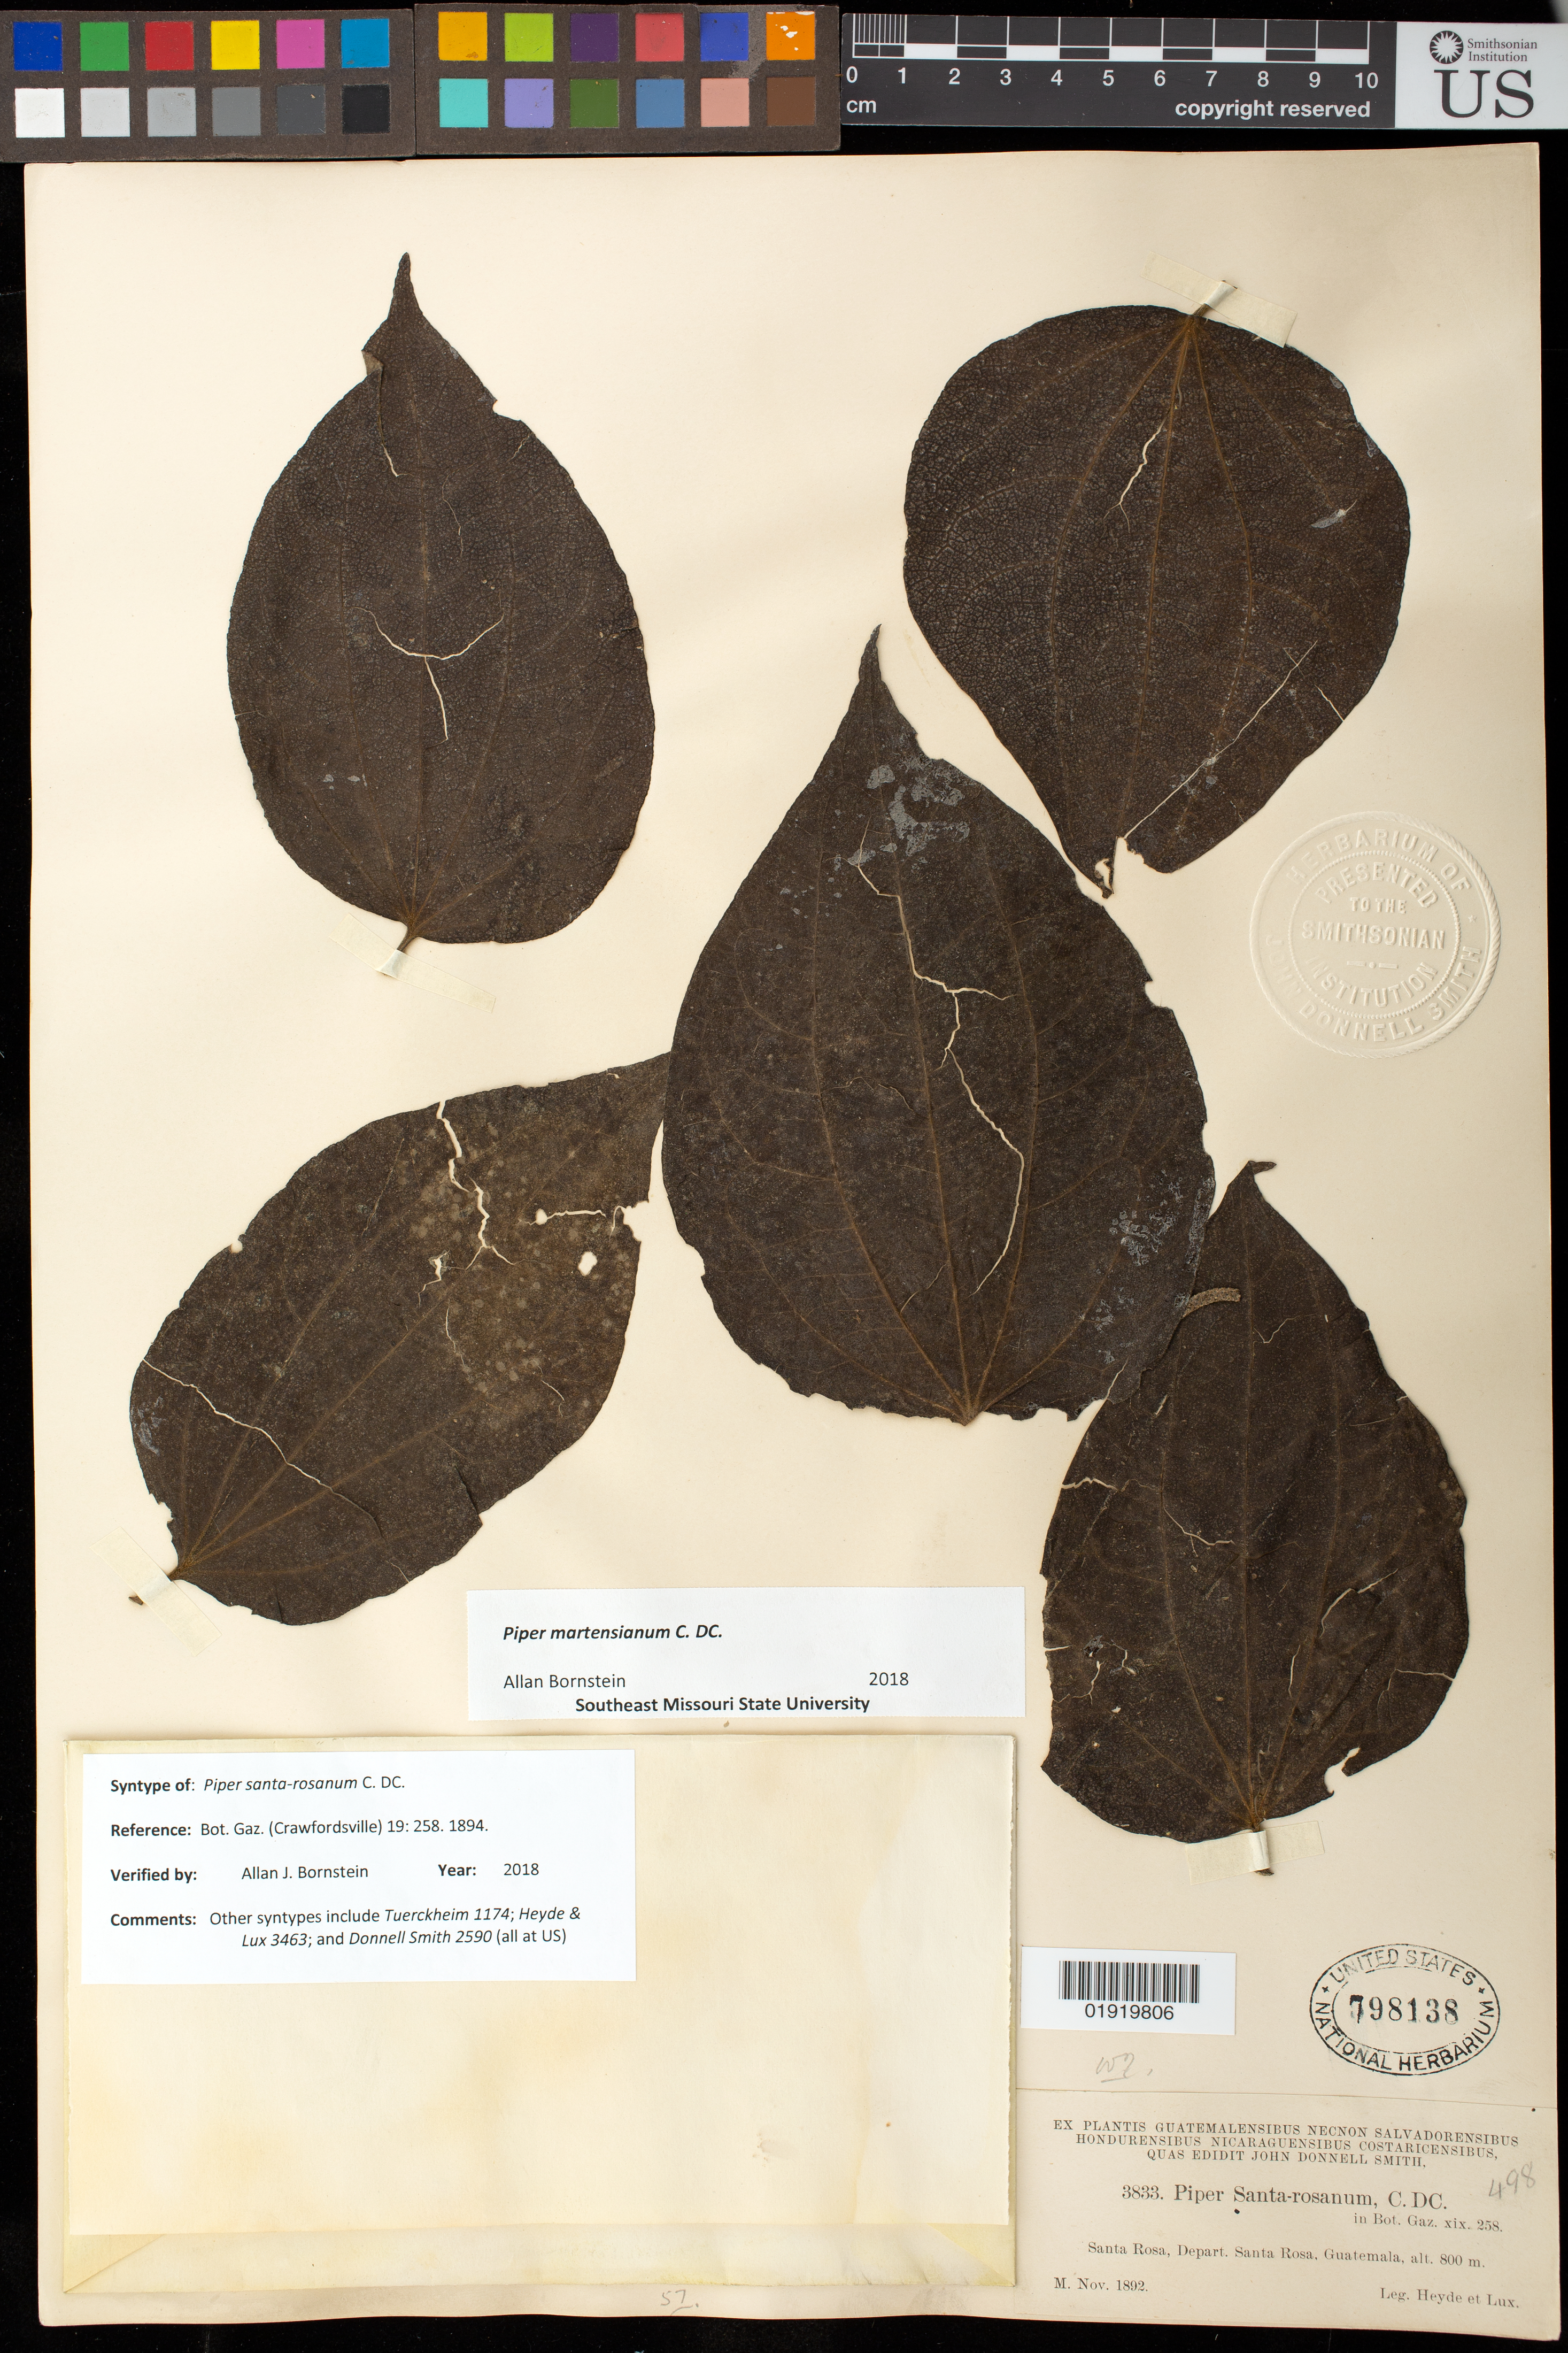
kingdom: Plantae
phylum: Tracheophyta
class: Magnoliopsida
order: Piperales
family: Piperaceae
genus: Piper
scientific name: Piper santa-rosanum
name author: C. DC. in Donn. Sm.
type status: Syntype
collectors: E. T. Heyde & E. Lux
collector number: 3833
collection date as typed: Nov 1892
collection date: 1892-11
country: Guatemala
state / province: Santa Rosa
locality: Santa Rosa, Depart. Santa Rosa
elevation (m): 800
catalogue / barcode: US 798138